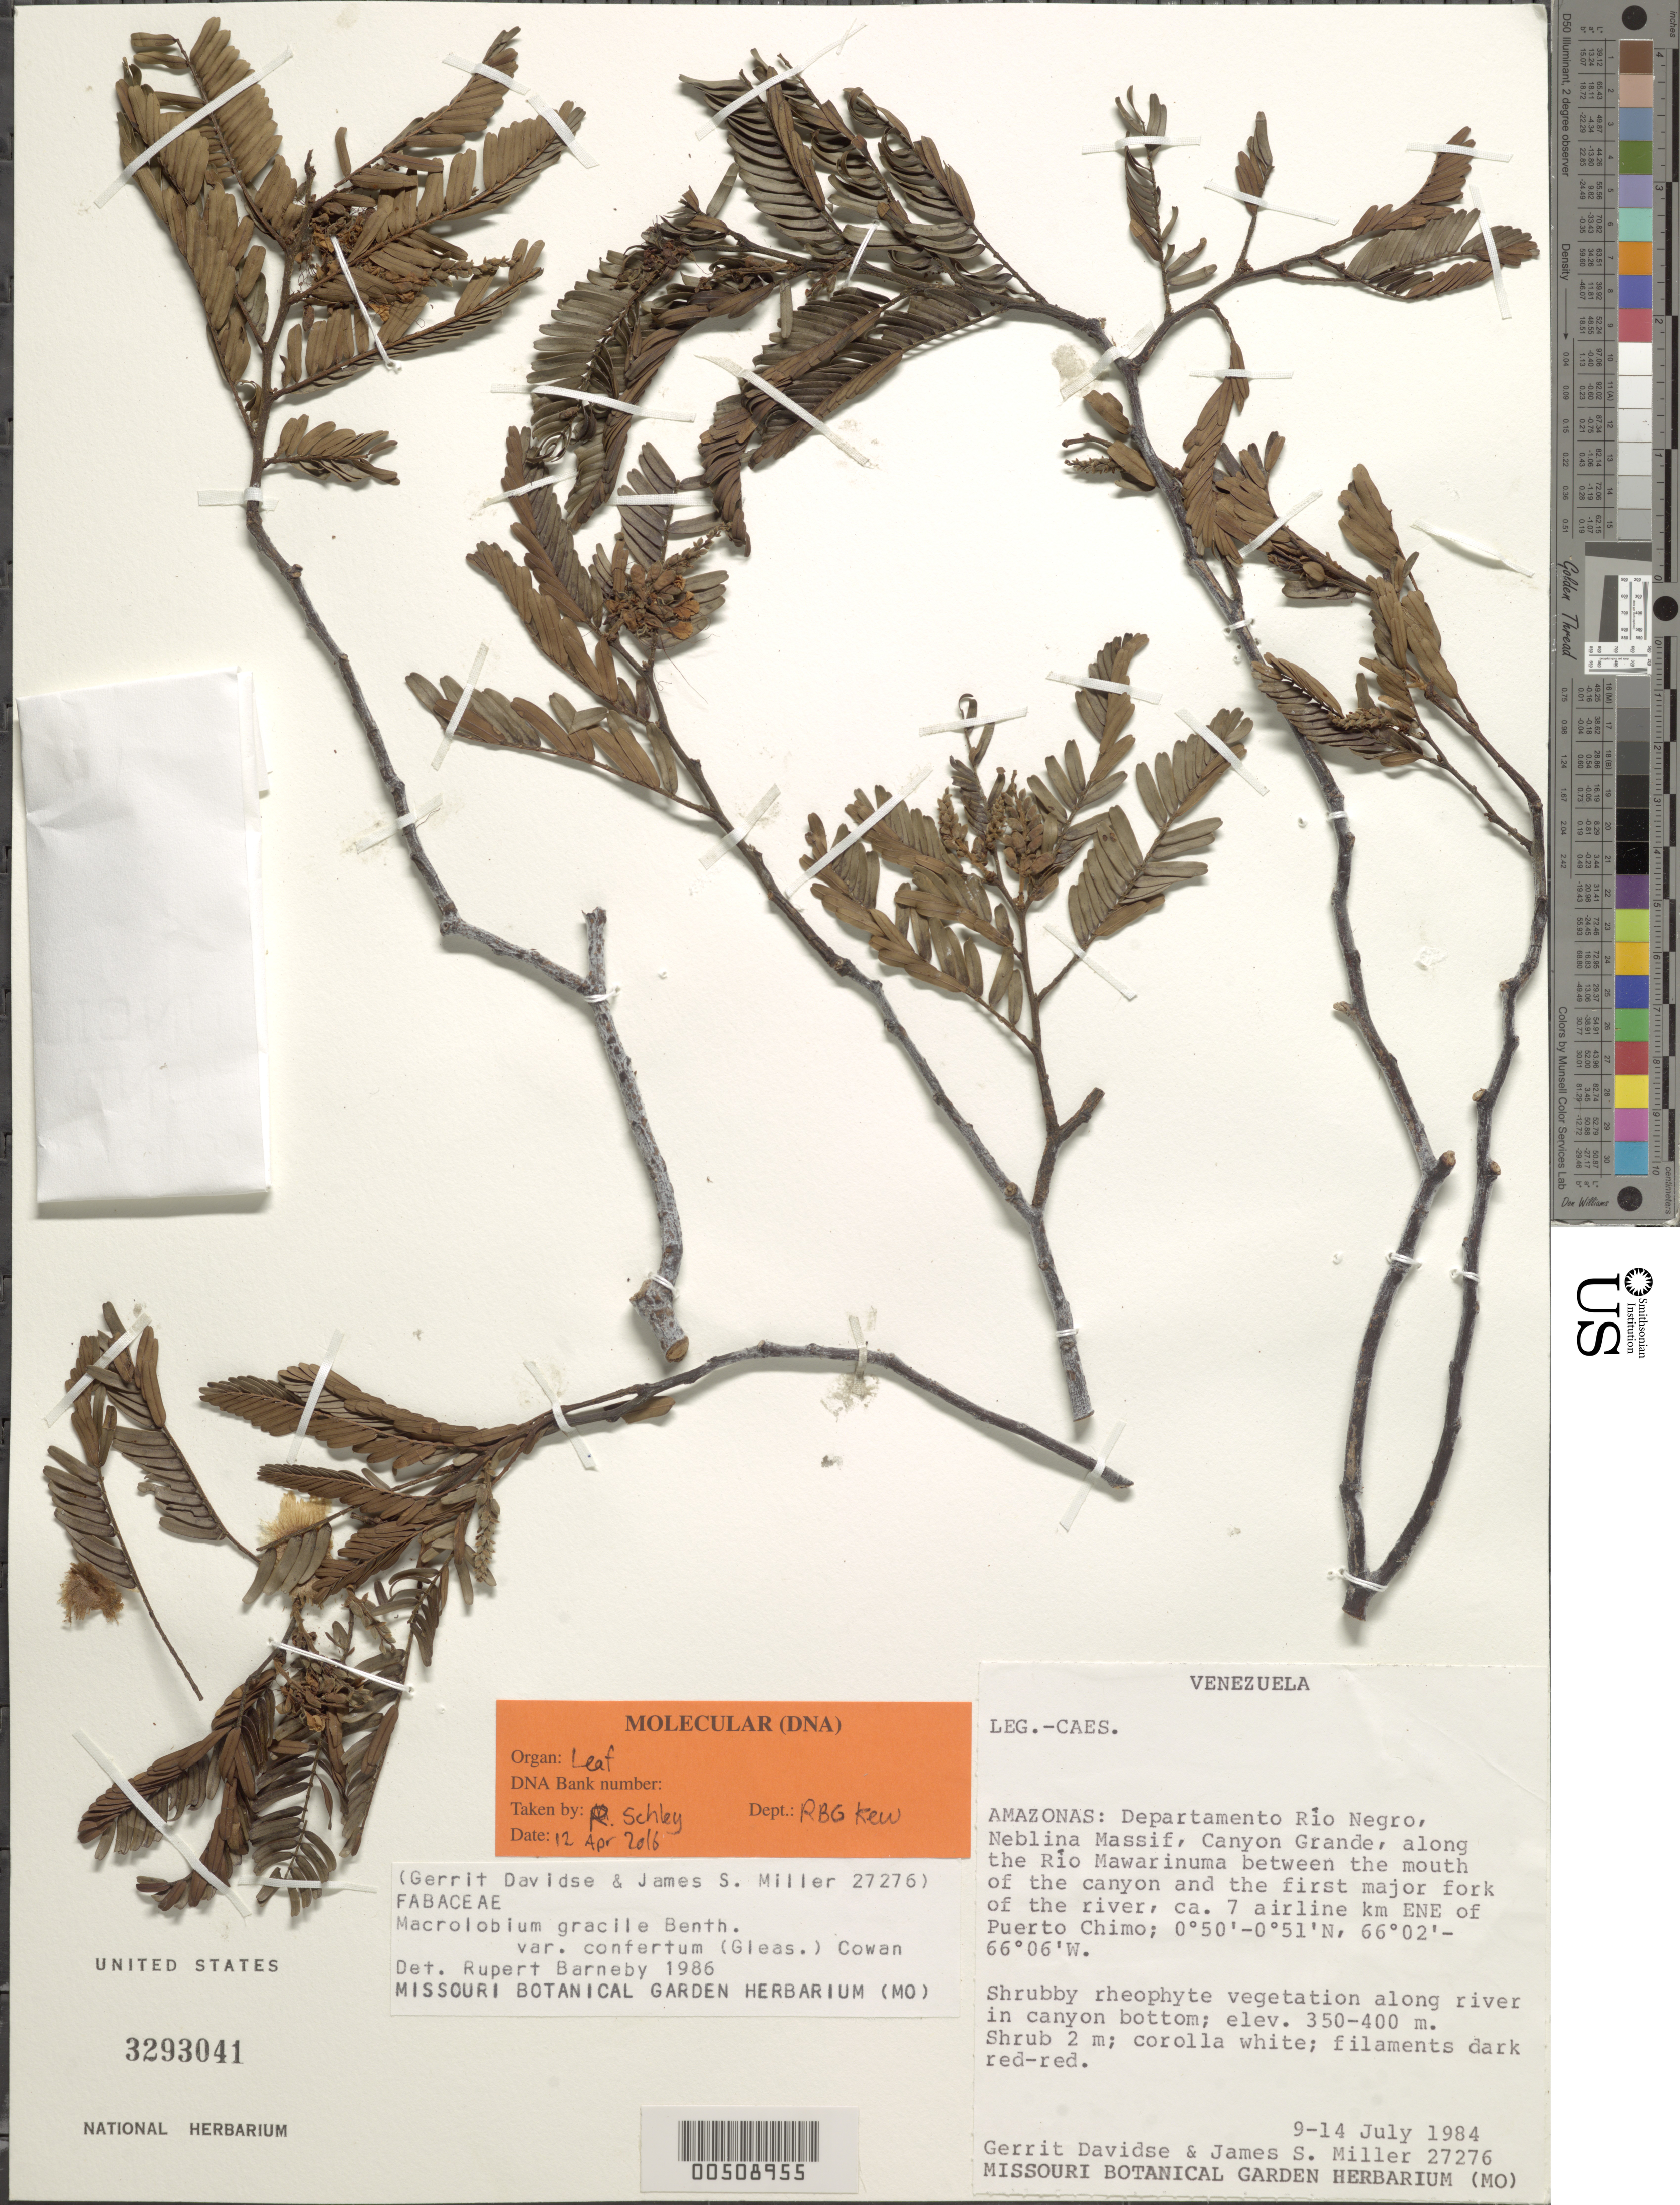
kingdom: Plantae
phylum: Tracheophyta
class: Magnoliopsida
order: Fabales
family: Fabaceae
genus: Macrolobium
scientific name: Macrolobium gracile var. confertum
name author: (Gleason) R.S. Cowan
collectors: G. Davidse & J. S. Miller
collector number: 27276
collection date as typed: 09 Jul 1984 to 14 Jul 1984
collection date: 1984-07-09/1984-07-14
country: Venezuela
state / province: Amazonas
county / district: Rio Negro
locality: Neblina massif, canyon grande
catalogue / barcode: US 3293041